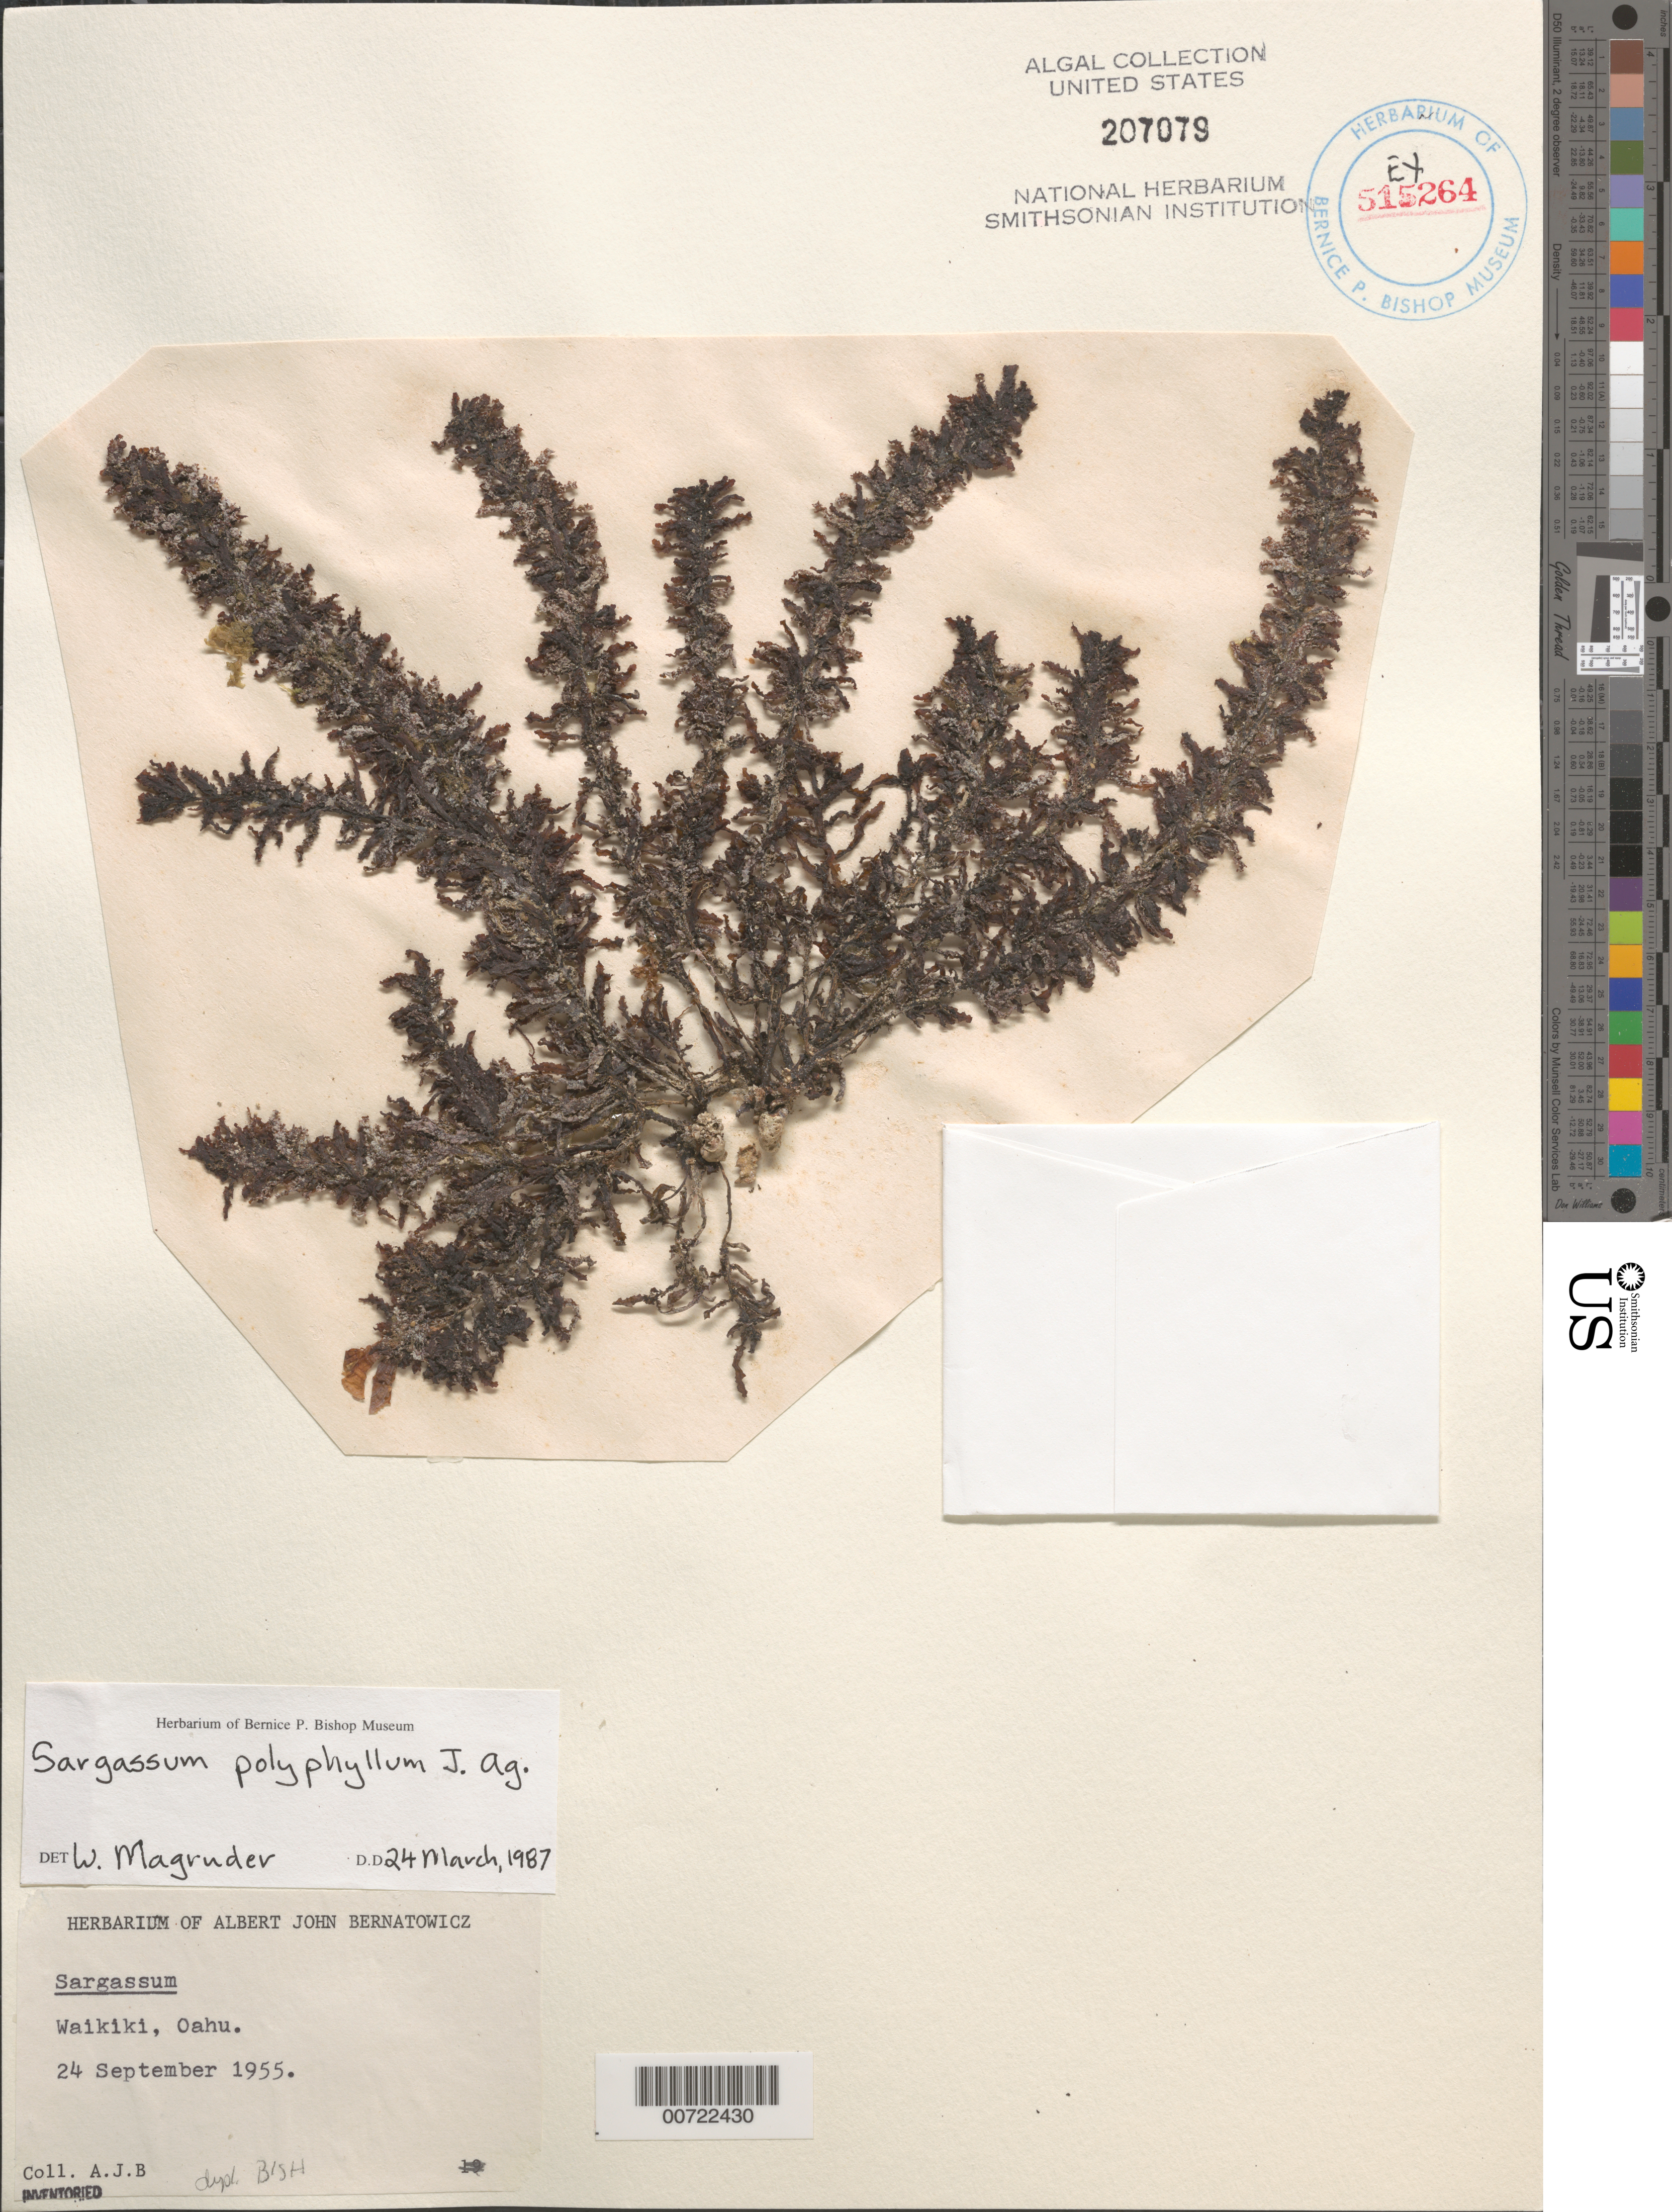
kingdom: Chromista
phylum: Ochrophyta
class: Phaeophyceae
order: Fucales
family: Sargassaceae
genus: Sargassum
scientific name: Sargassum polyphyllum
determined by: Magruder, W. H.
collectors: A. Bernatowicz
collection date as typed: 24 Sep 1955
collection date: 1955-09-24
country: United States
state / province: Hawaii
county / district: Honolulu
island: Oahu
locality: Waikiki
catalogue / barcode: US 207079